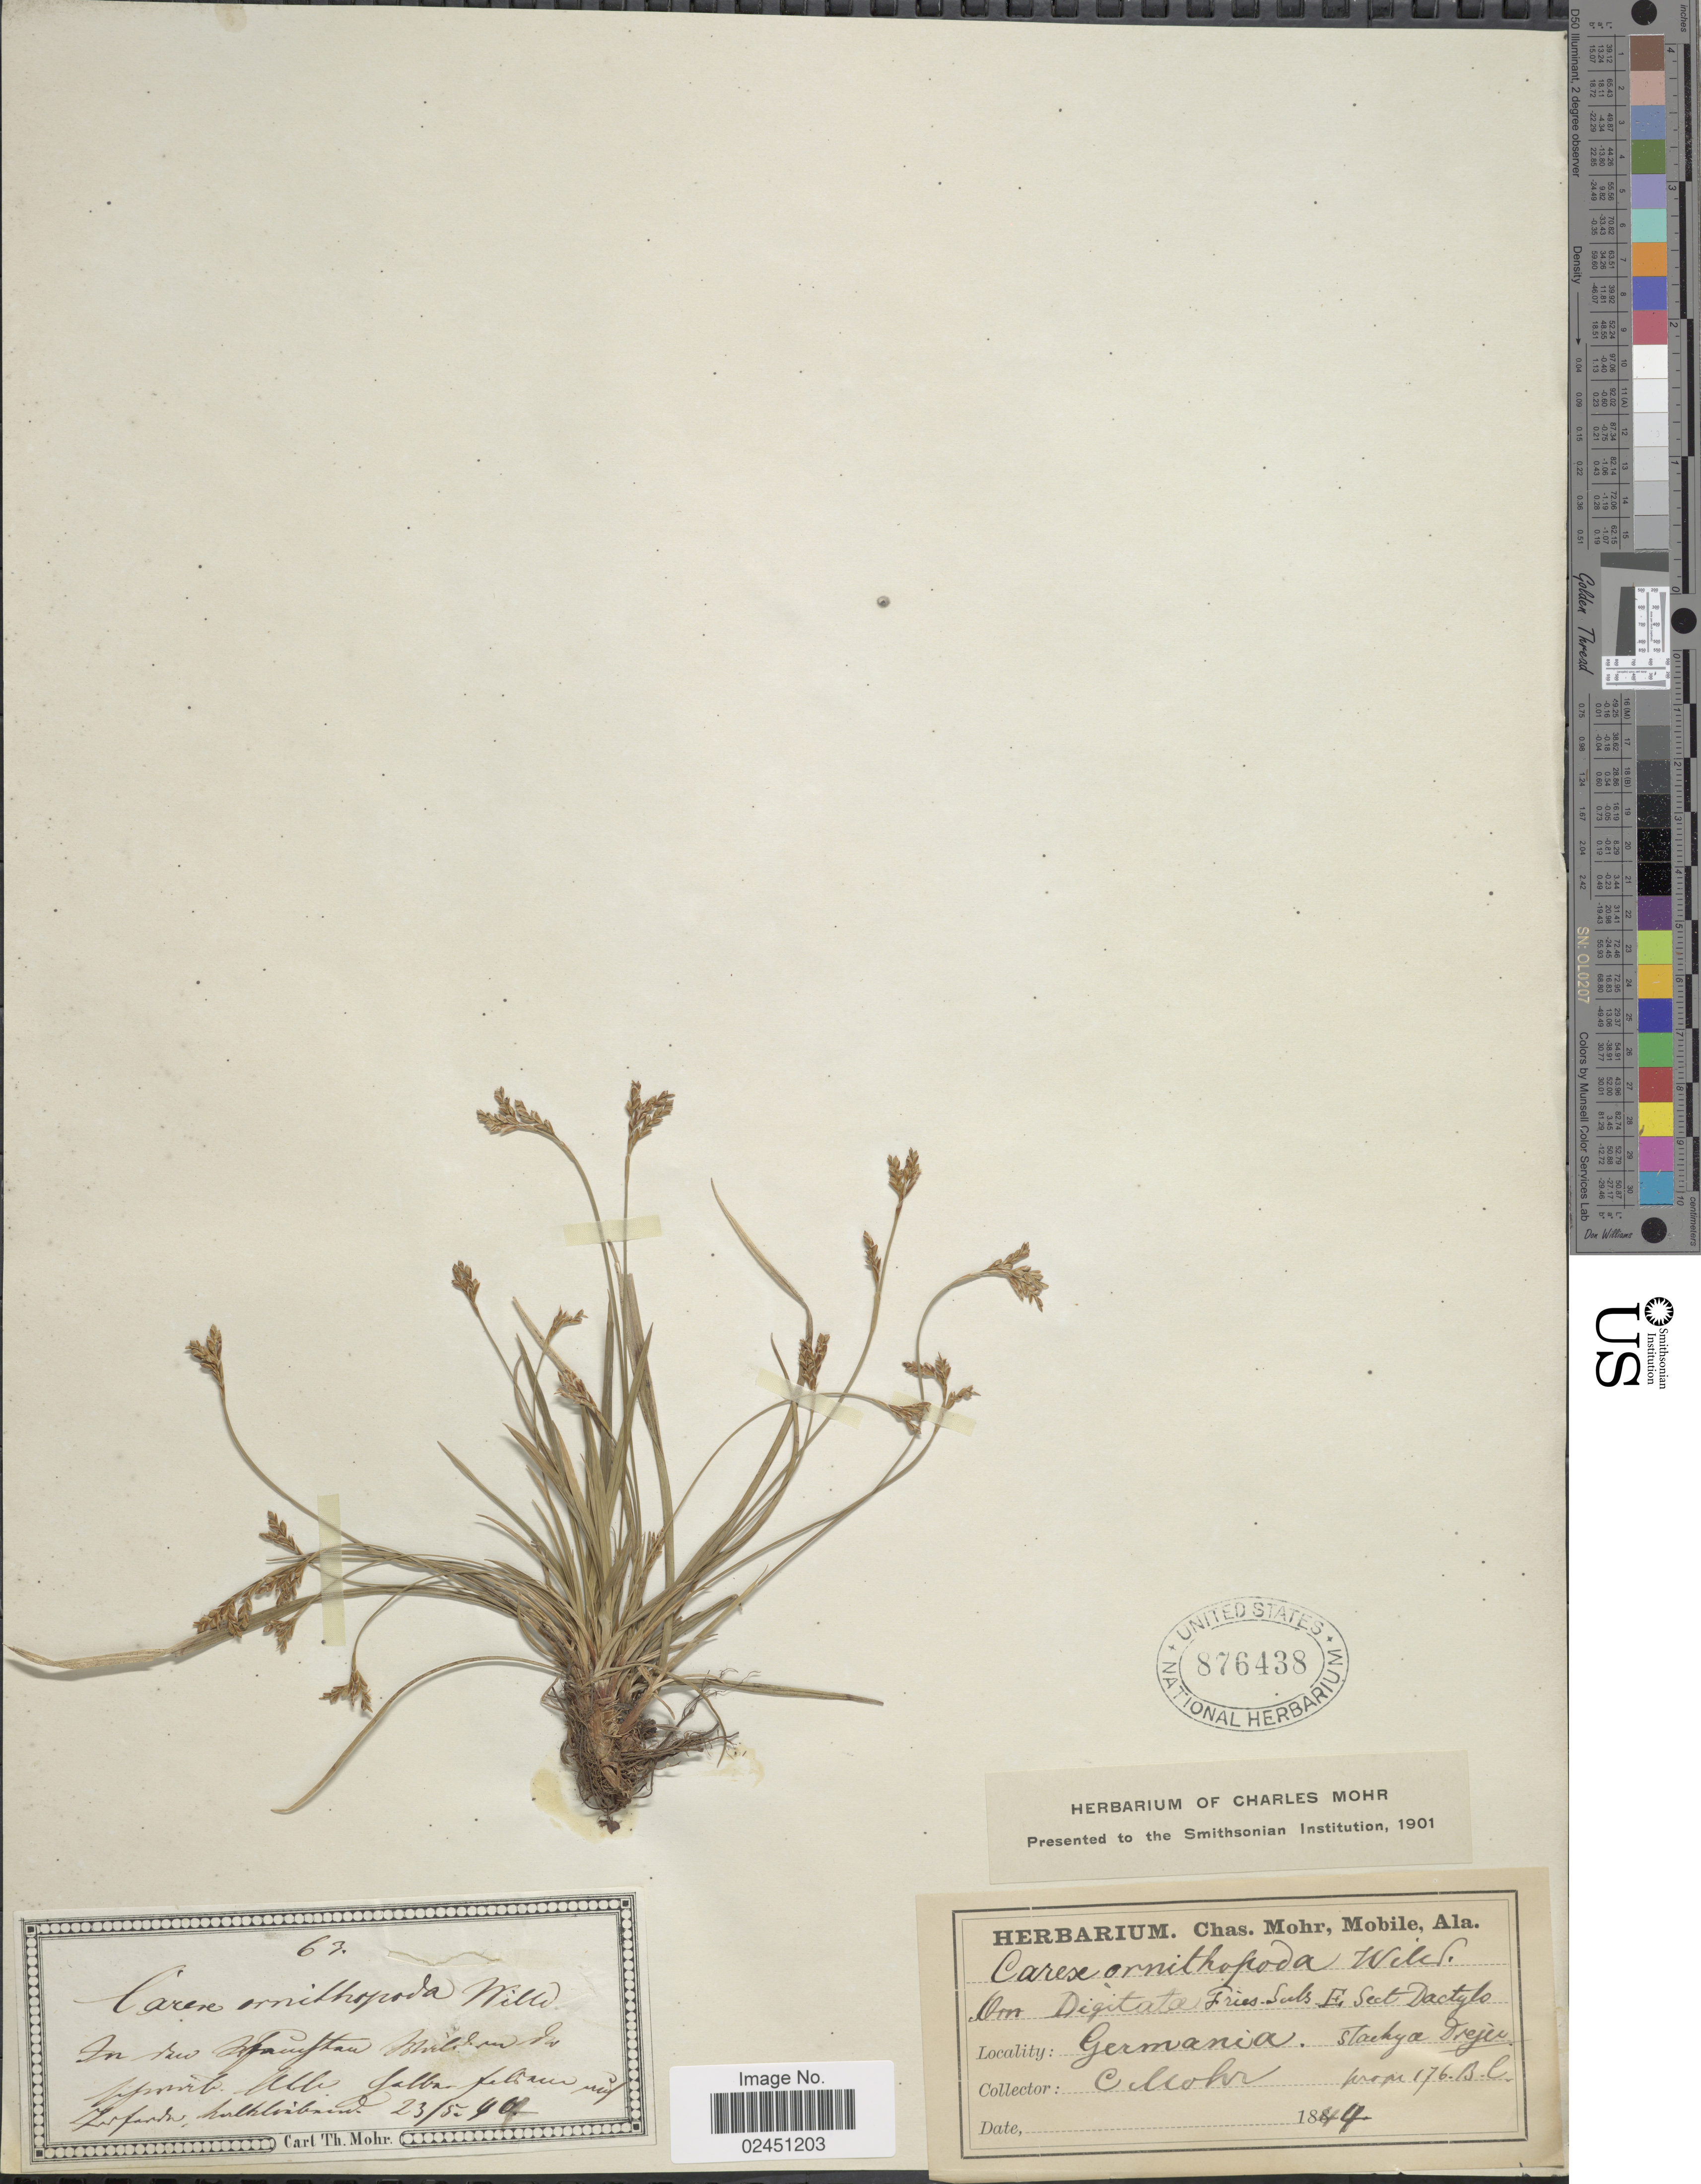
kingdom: Plantae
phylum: Tracheophyta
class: Liliopsida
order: Poales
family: Cyperaceae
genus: Carex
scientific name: Carex ornithopoda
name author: Willd.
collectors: C. T. Mohr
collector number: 63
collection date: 1944-05-23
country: Germany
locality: Germania, Stachya Dreyes[interpreted] [illegible text]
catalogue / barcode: US 876438